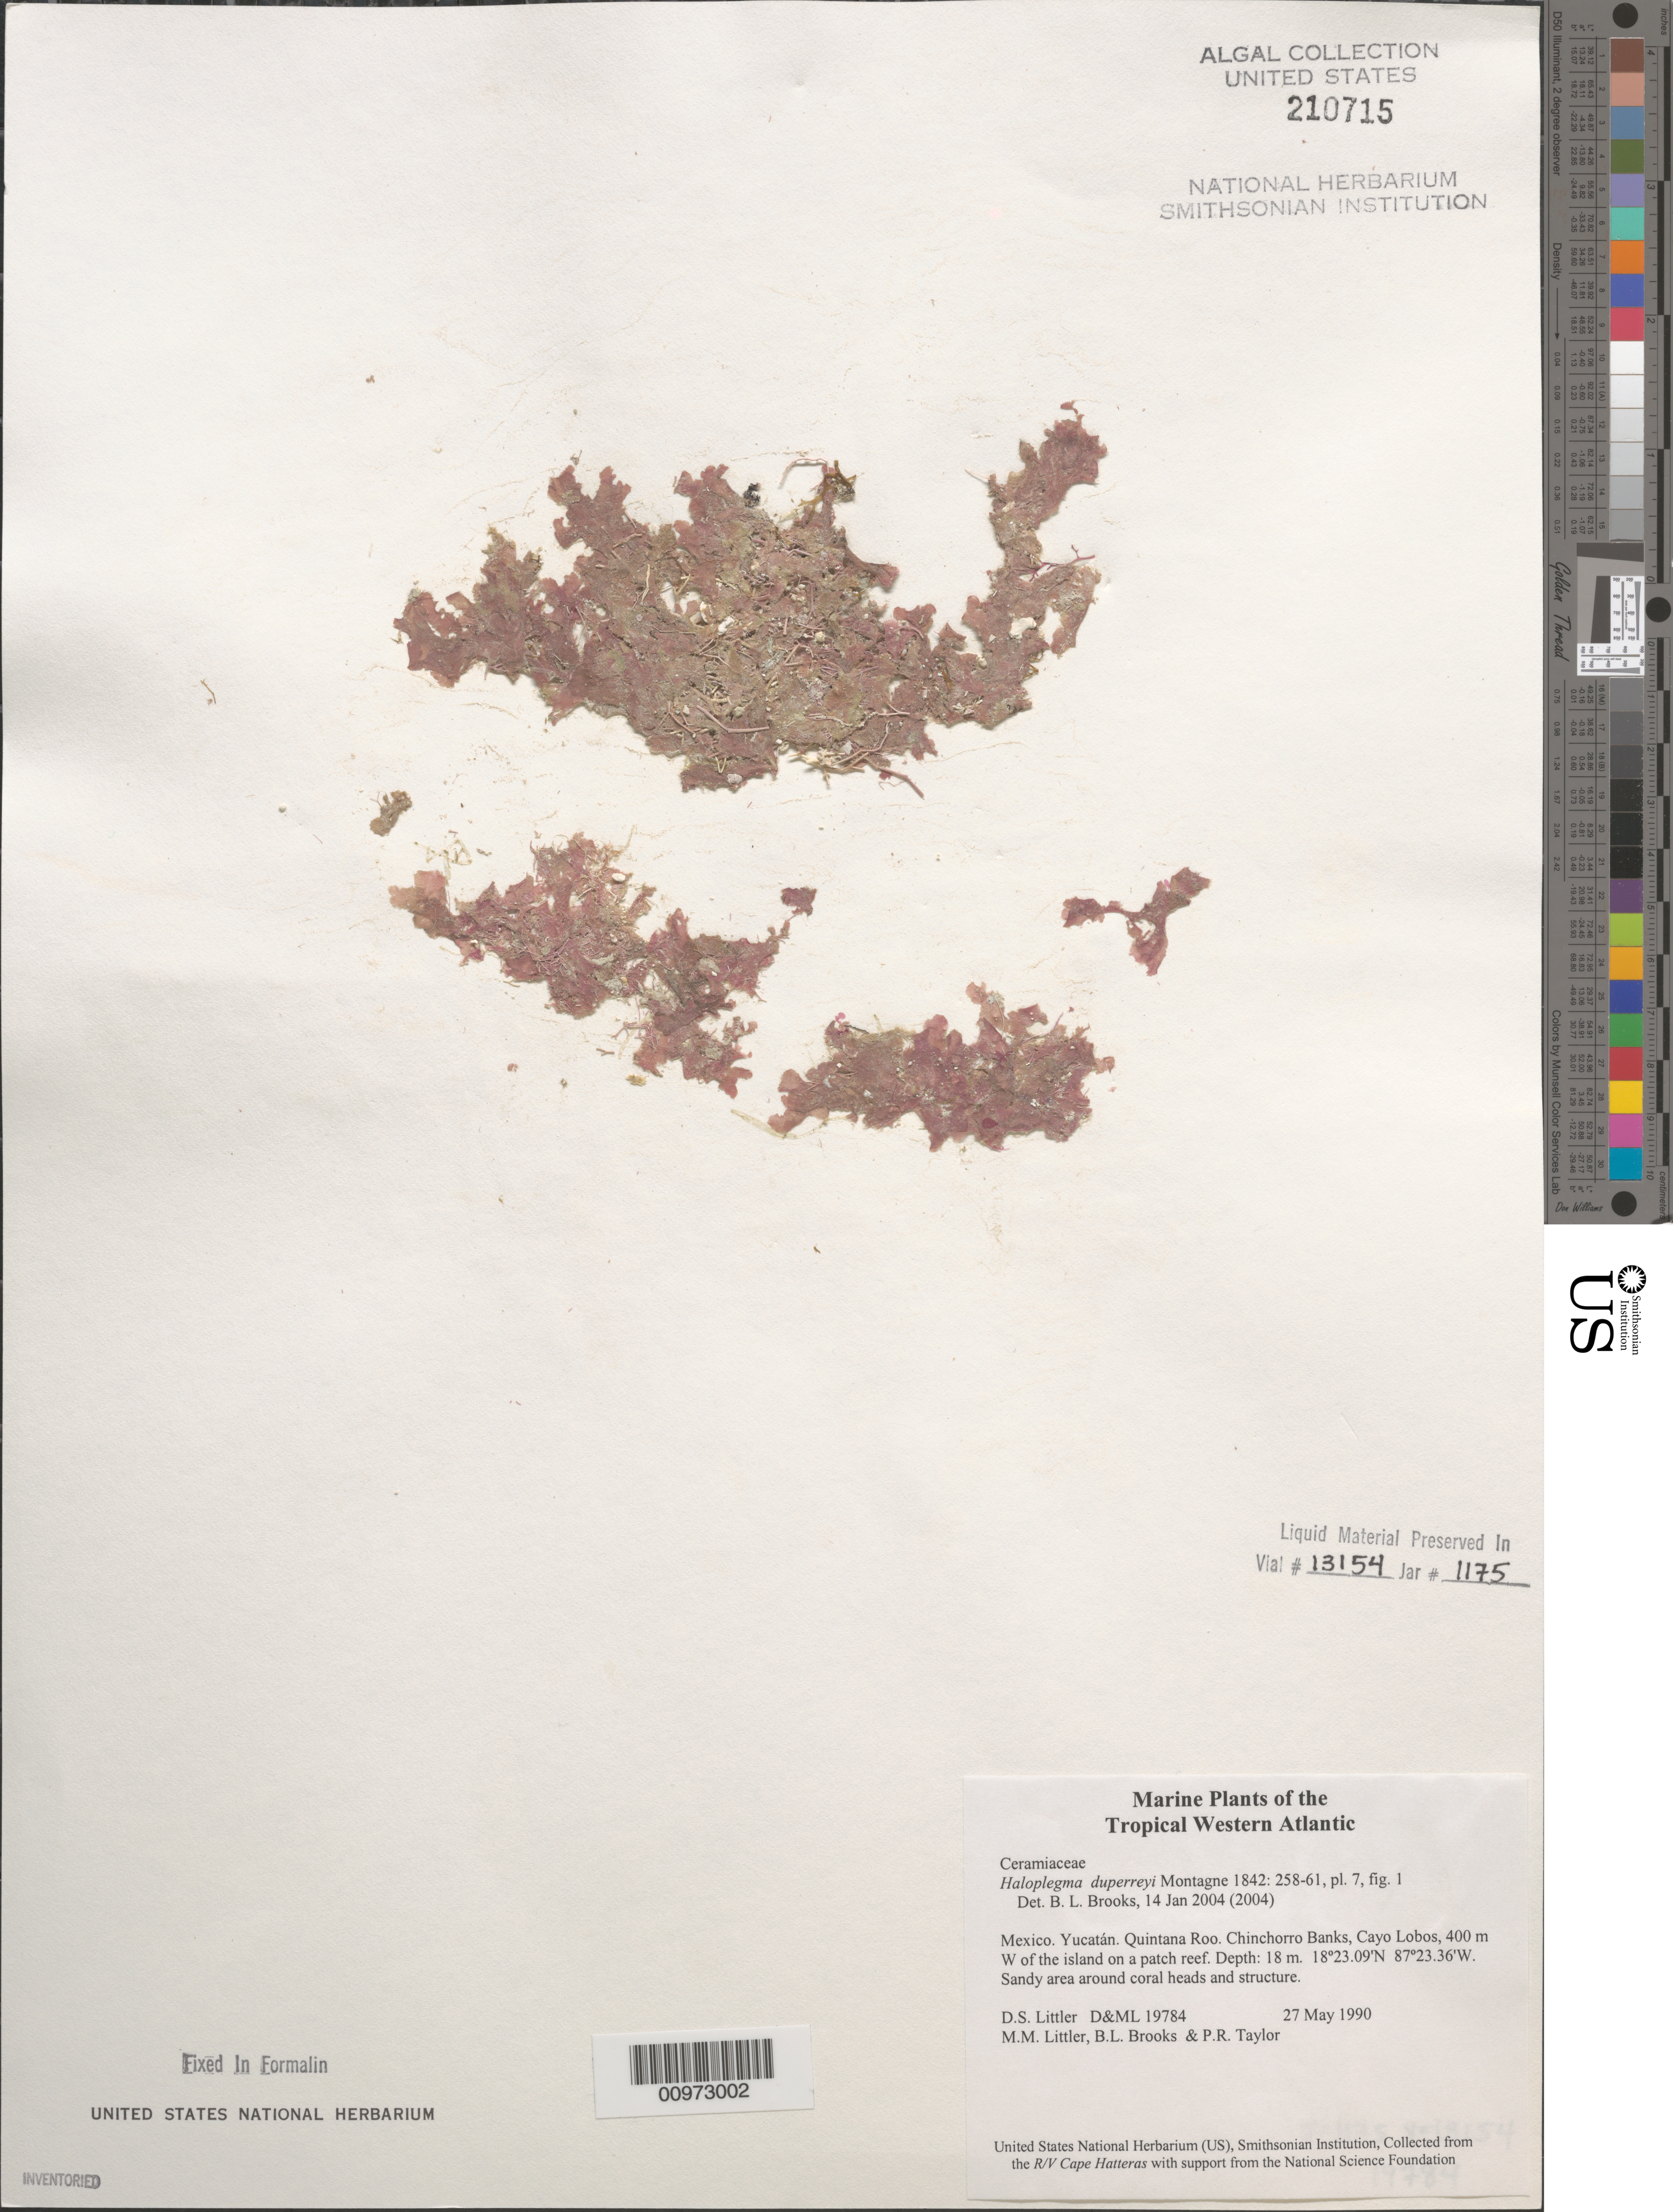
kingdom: Plantae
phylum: Rhodophyta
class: Florideophyceae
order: Ceramiales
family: Wrangeliaceae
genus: Haloplegma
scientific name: Haloplegma duperreyi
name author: Mont.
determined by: Brooks, B. L., (BOT), Smithsonian Institution - National Museum of Natural History (UNITED STATES)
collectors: D. S. Littler, M. M. Littler, B. Brooks & P. R. Taylor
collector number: D&ML 19784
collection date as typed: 27 May 1990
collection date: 1990-05-27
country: Mexico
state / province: Quintana Roo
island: Cayo Lobos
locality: Chinchorro Bank, 400 m west of island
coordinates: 18 23.09'N, 87 23.36'W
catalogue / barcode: US 210715